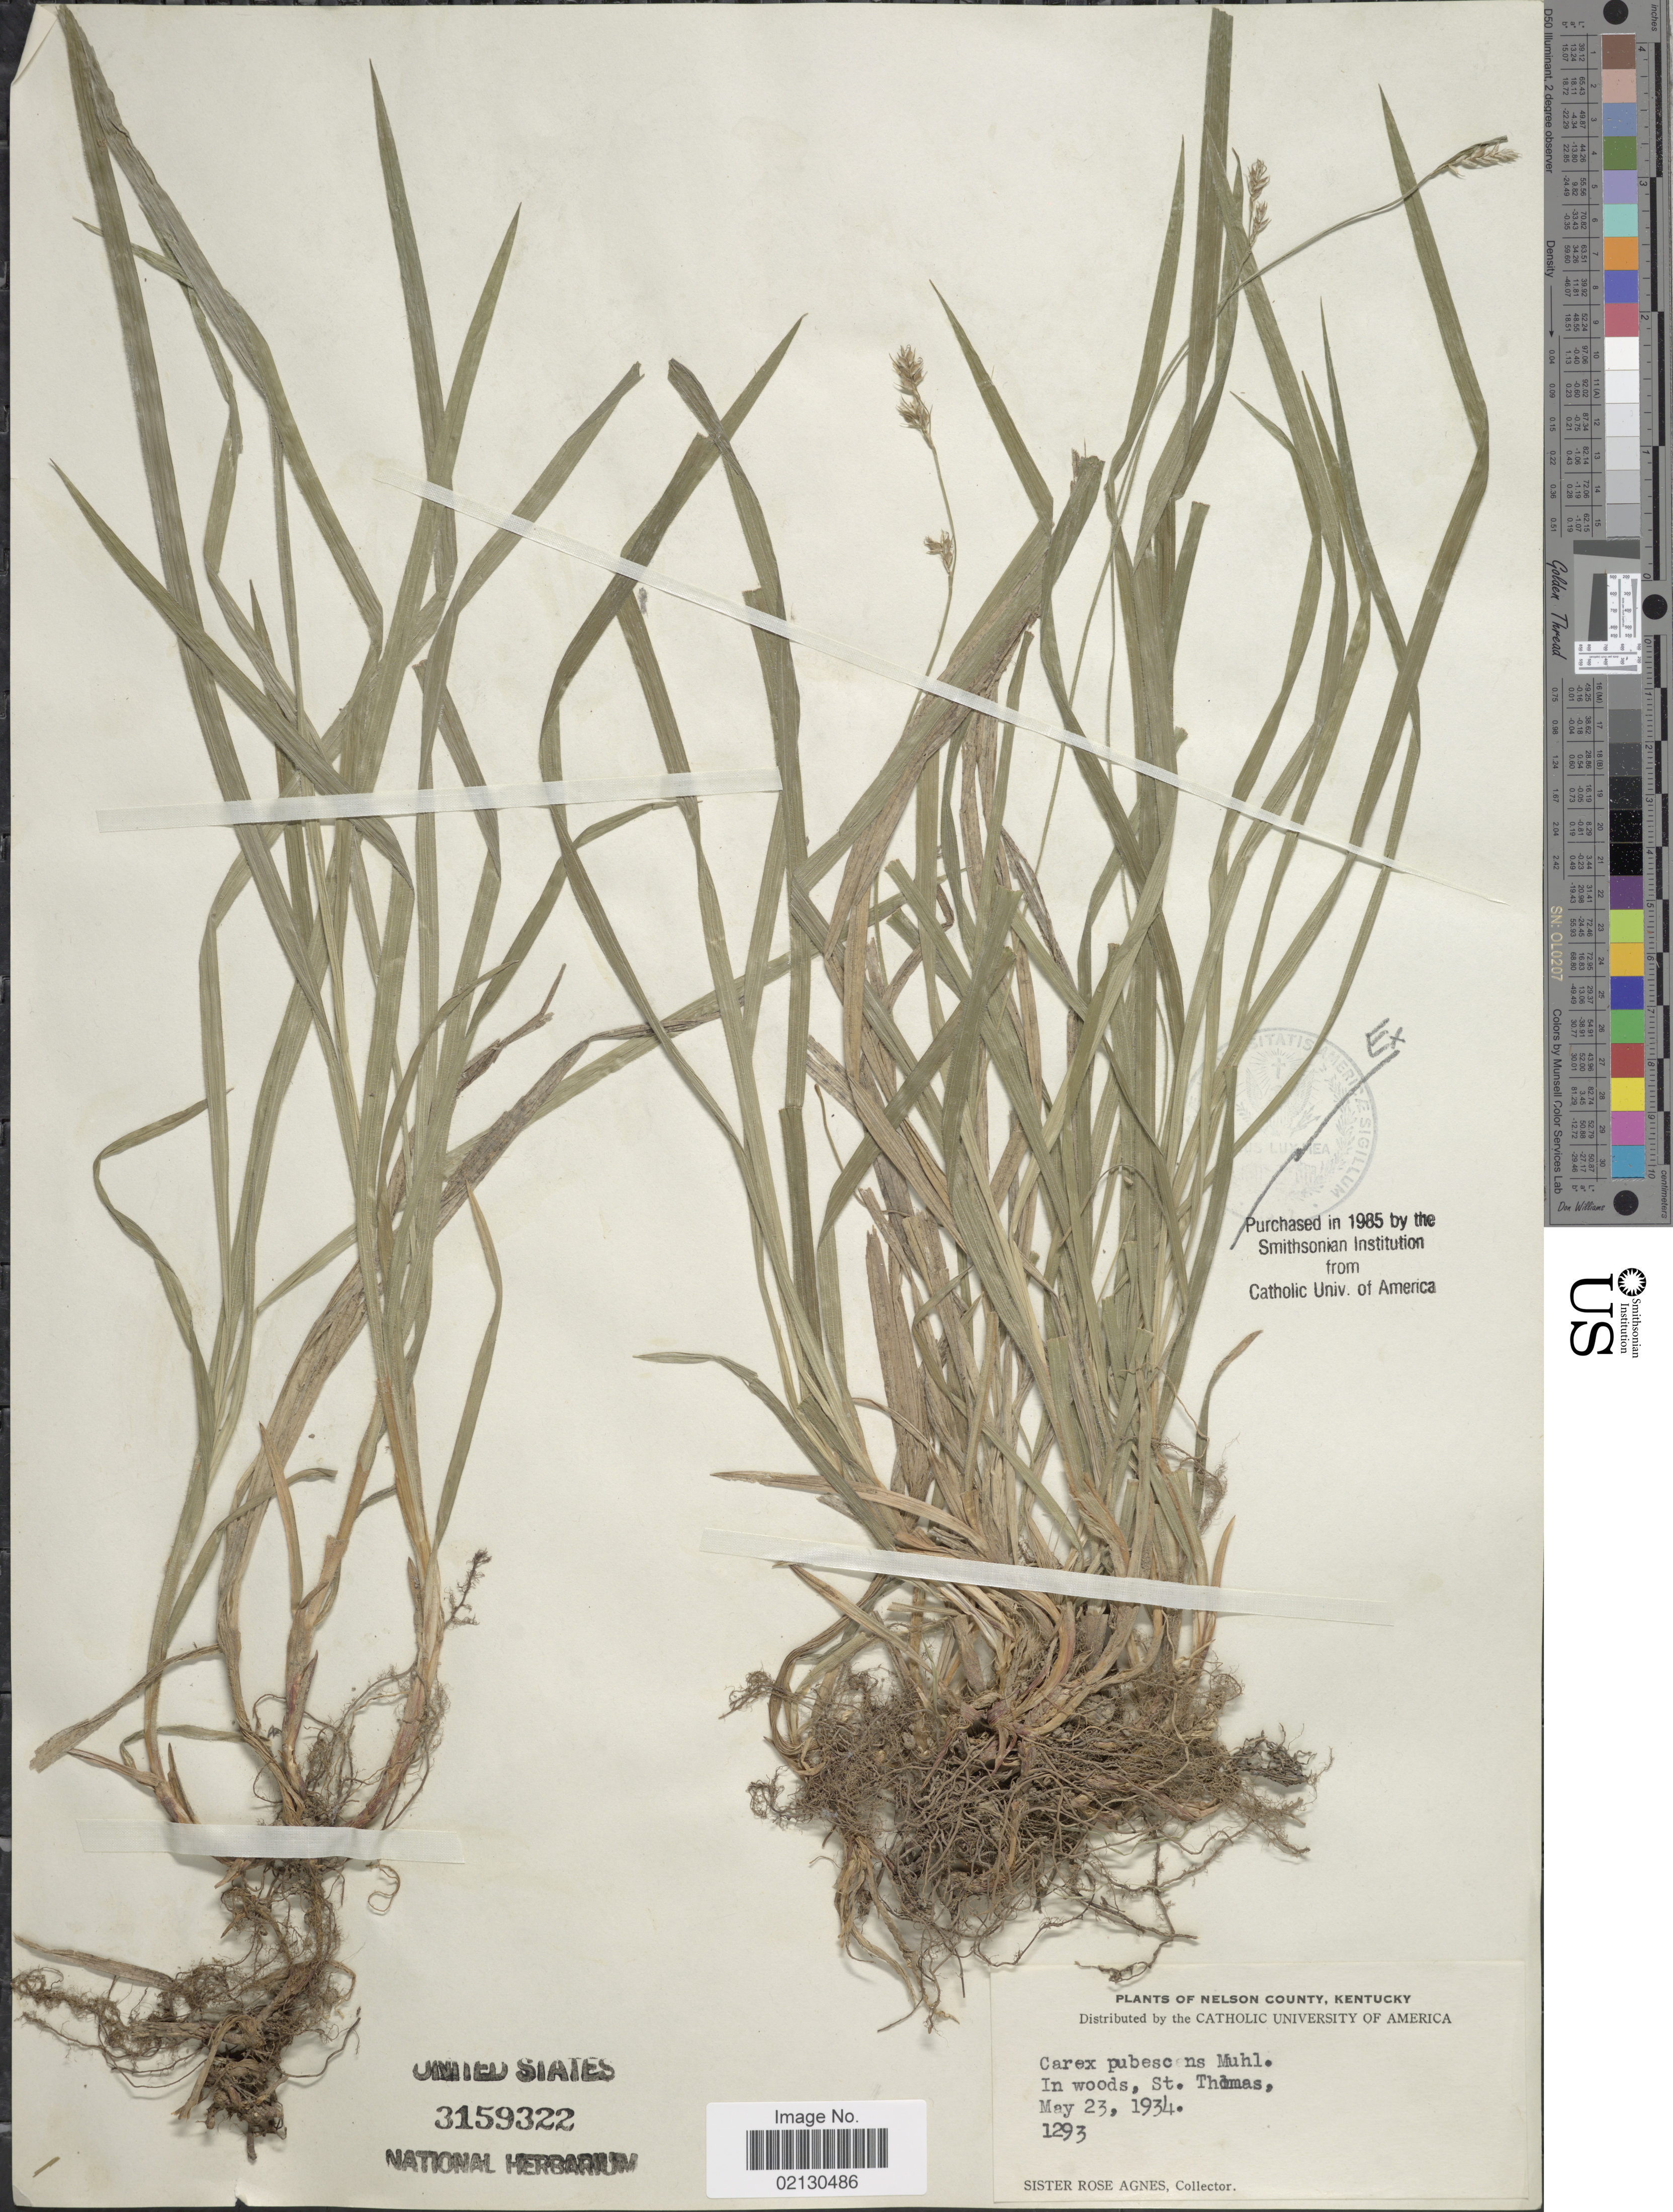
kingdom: Plantae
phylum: Tracheophyta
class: Liliopsida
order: Poales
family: Cyperaceae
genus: Carex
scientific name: Carex hirtifolia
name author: Mack.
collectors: Sister Rose Agnes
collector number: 1293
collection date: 1934-05-23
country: United States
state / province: Kentucky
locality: Nelson County. St. Thomas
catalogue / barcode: US 3159322